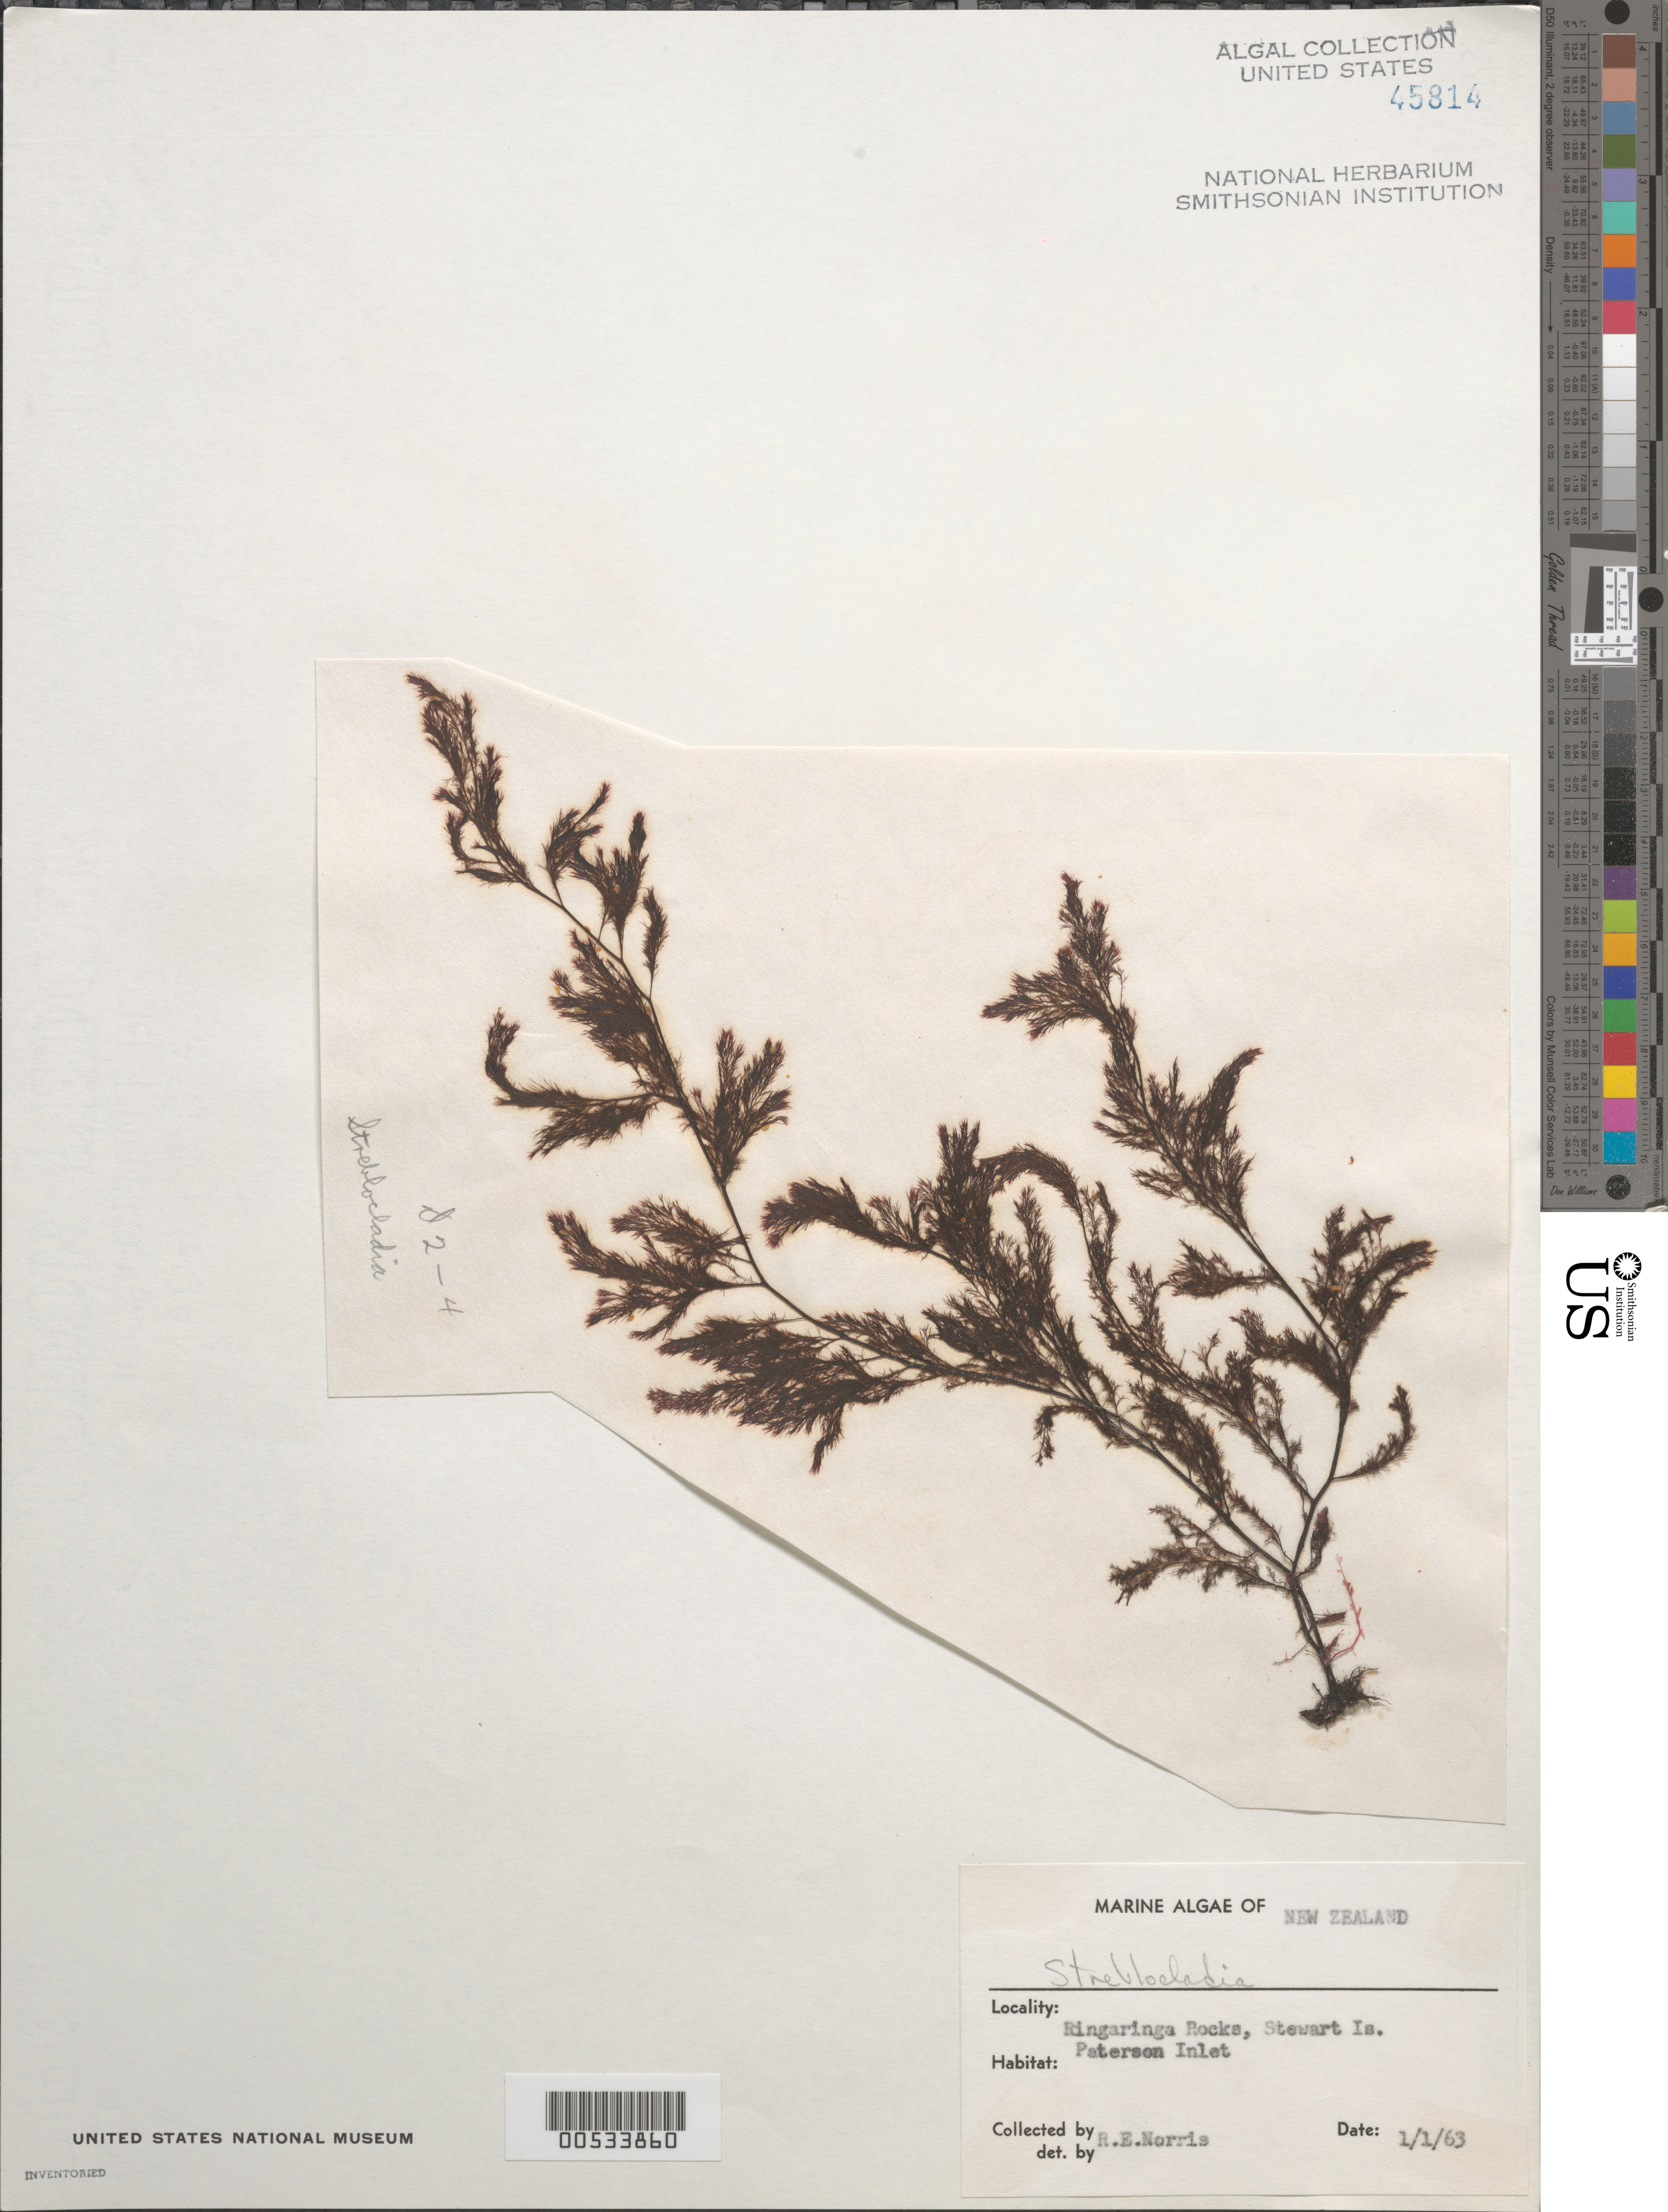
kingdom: Plantae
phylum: Rhodophyta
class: Florideophyceae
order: Ceramiales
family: Rhodomelaceae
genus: Streblocladia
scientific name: Streblocladia sp.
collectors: R. E. Norris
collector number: D2-4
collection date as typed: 01 Jan 1963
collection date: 1963-01-01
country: New Zealand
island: Stewart Island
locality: Ringaringa Rocks, Paterson Inlet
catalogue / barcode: US 45814